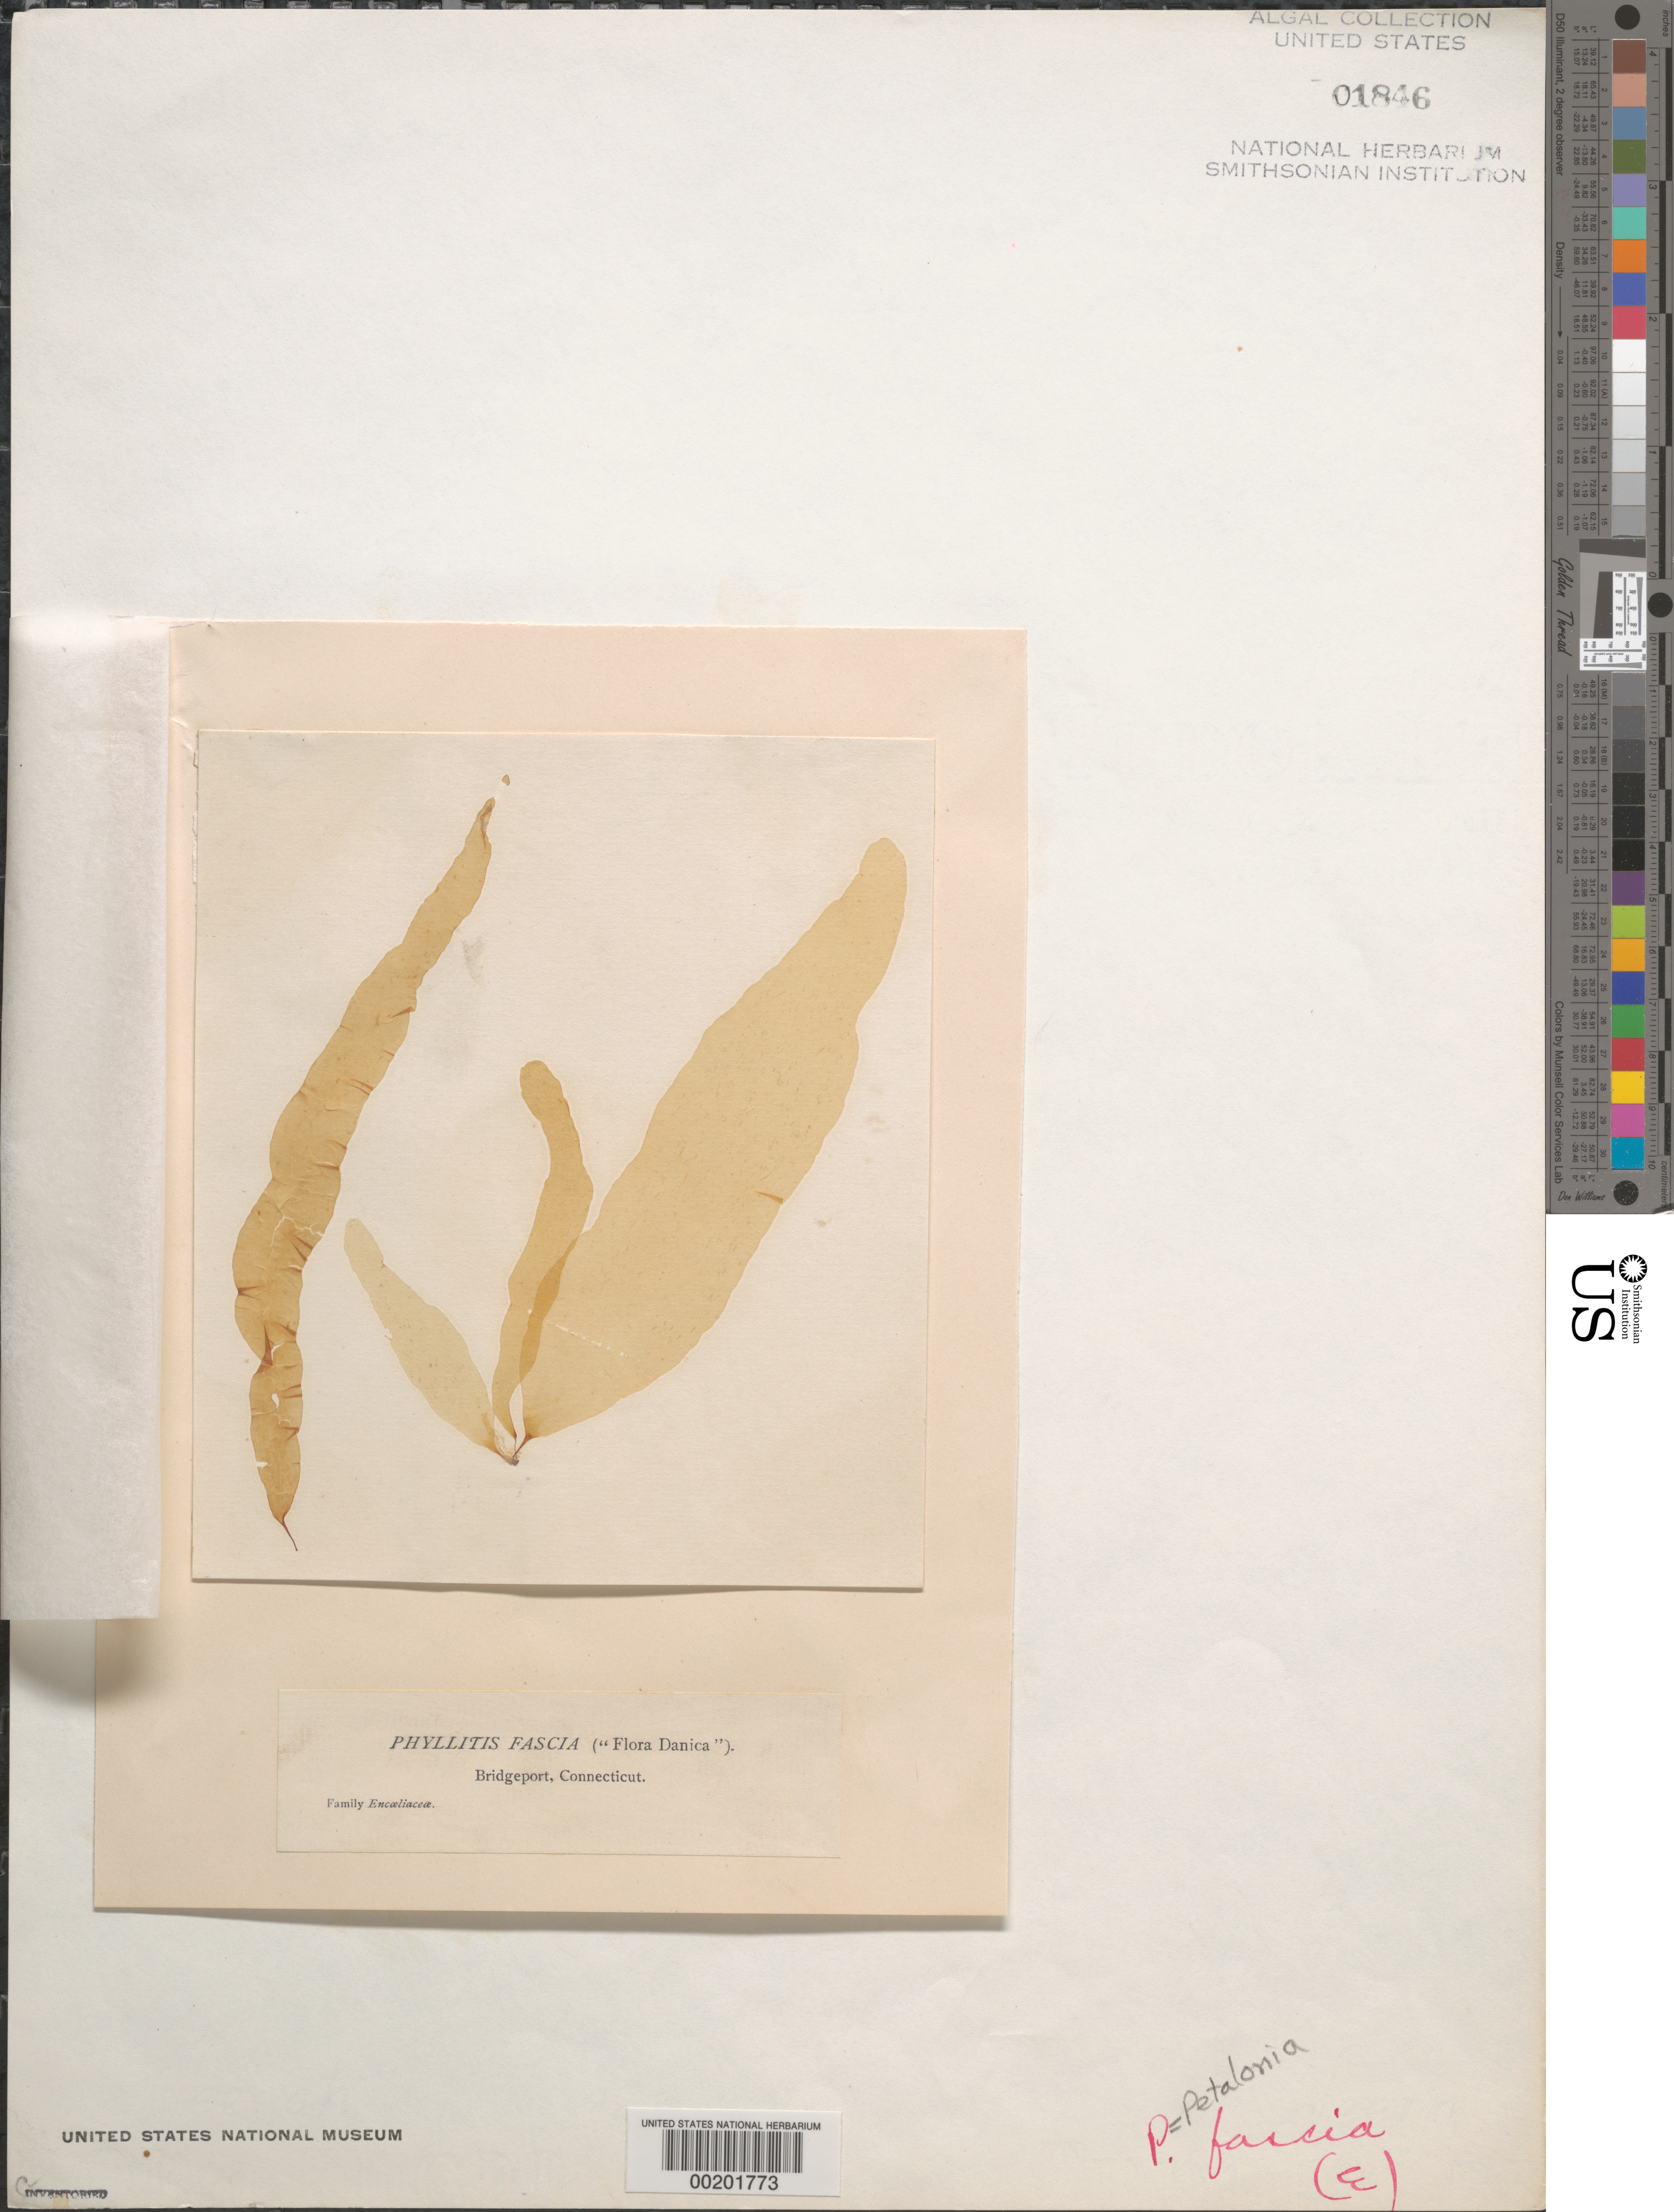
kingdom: Chromista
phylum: Ochrophyta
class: Phaeophyceae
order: Scytosiphonales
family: Scytosiphonaceae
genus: Petalonia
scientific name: Petalonia fascia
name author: (O.F. Müller) Kuntze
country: United States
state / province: Connecticut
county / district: Fairfield County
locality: Bridgeport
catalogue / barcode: US 1846